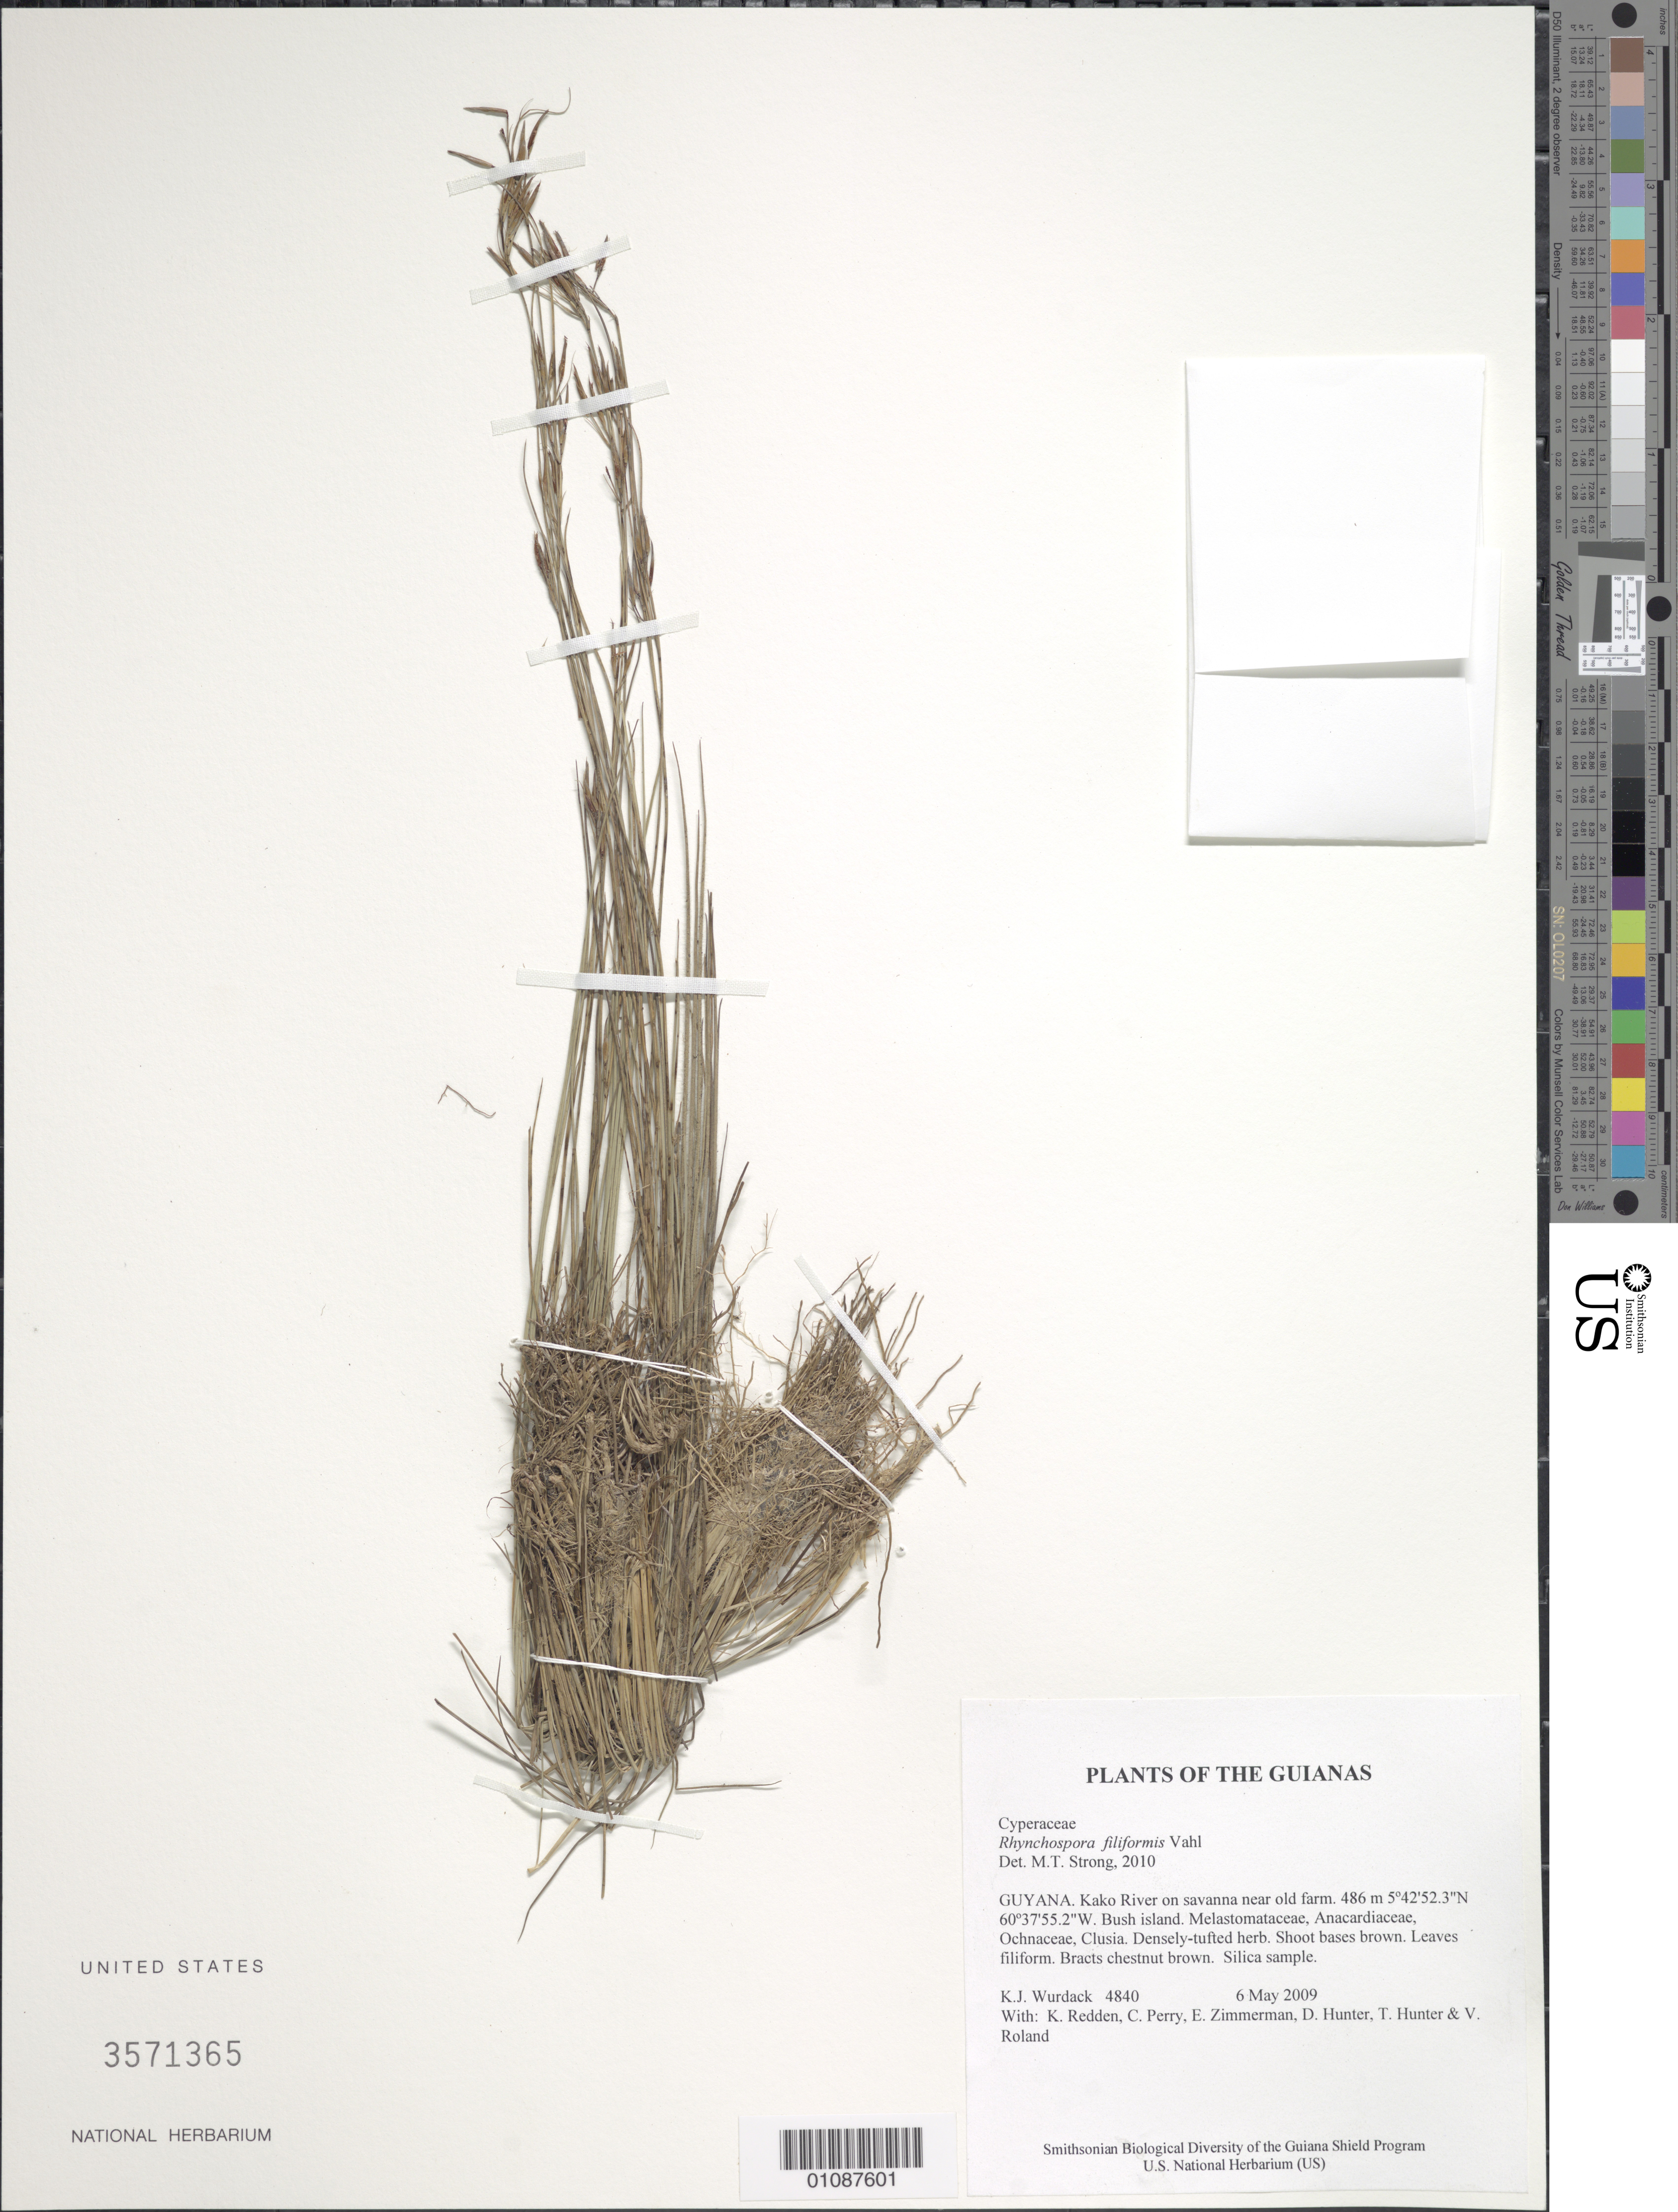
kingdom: Plantae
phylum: Tracheophyta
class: Liliopsida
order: Poales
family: Cyperaceae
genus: Rhynchospora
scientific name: Rhynchospora filiformis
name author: Vahl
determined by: Strong, M. T., (US), Smithsonian Institution - National Museum of Natural History (UNITED STATES)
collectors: K. Wurdack, K. M. Redden, C. Perry, E. Zimmerman, D. Hunter, T. Hunter & V. Roland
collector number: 4840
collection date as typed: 6 May 2009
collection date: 2009-05-06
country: Guyana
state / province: Cuyuni-Mazaruni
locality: Kako River on savanna near old farm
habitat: Bush island. Melastomataceae, Anacardiaceae, Ochnaceae, Clusia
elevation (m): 486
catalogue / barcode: US 3571365